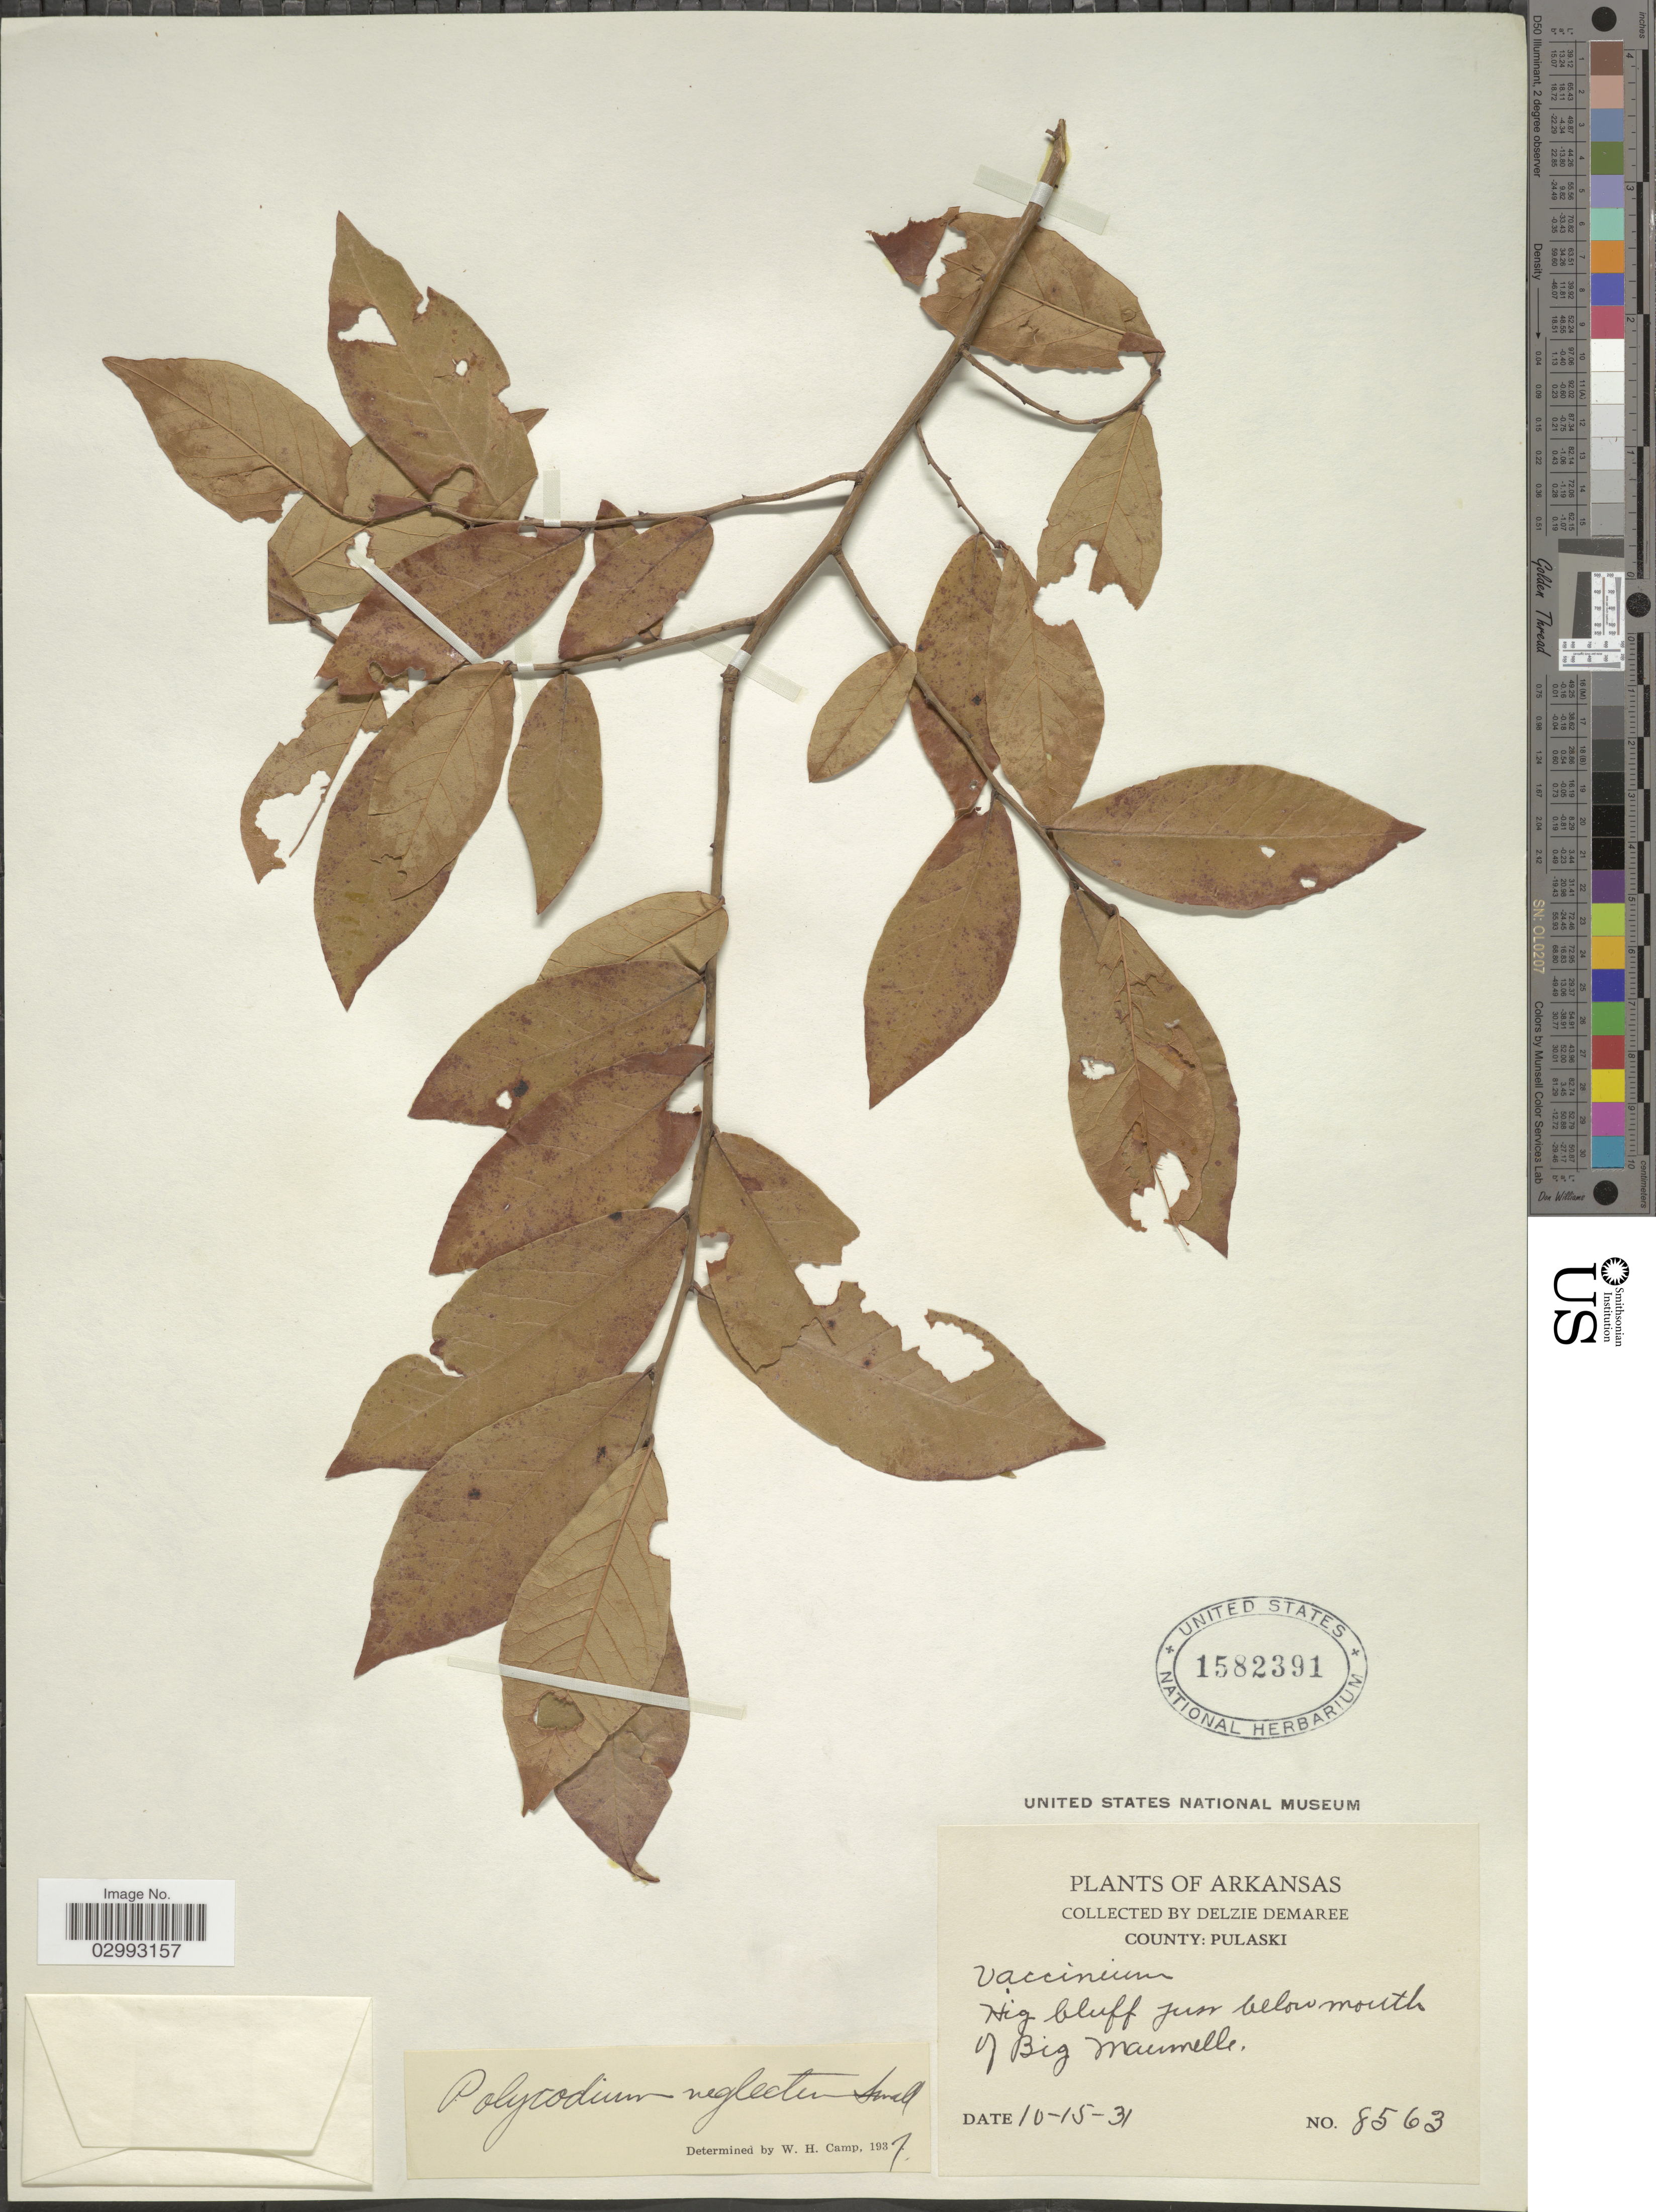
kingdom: Plantae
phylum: Tracheophyta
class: Magnoliopsida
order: Ericales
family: Ericaceae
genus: Polycodium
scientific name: Polycodium neglectum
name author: Small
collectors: D. Demaree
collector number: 8563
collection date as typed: Transcribed d/m/y: 15/10/31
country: United States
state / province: Arkansas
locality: County: Pulaski. Just below mouth of Big Maumelle.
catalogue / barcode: US 1582391